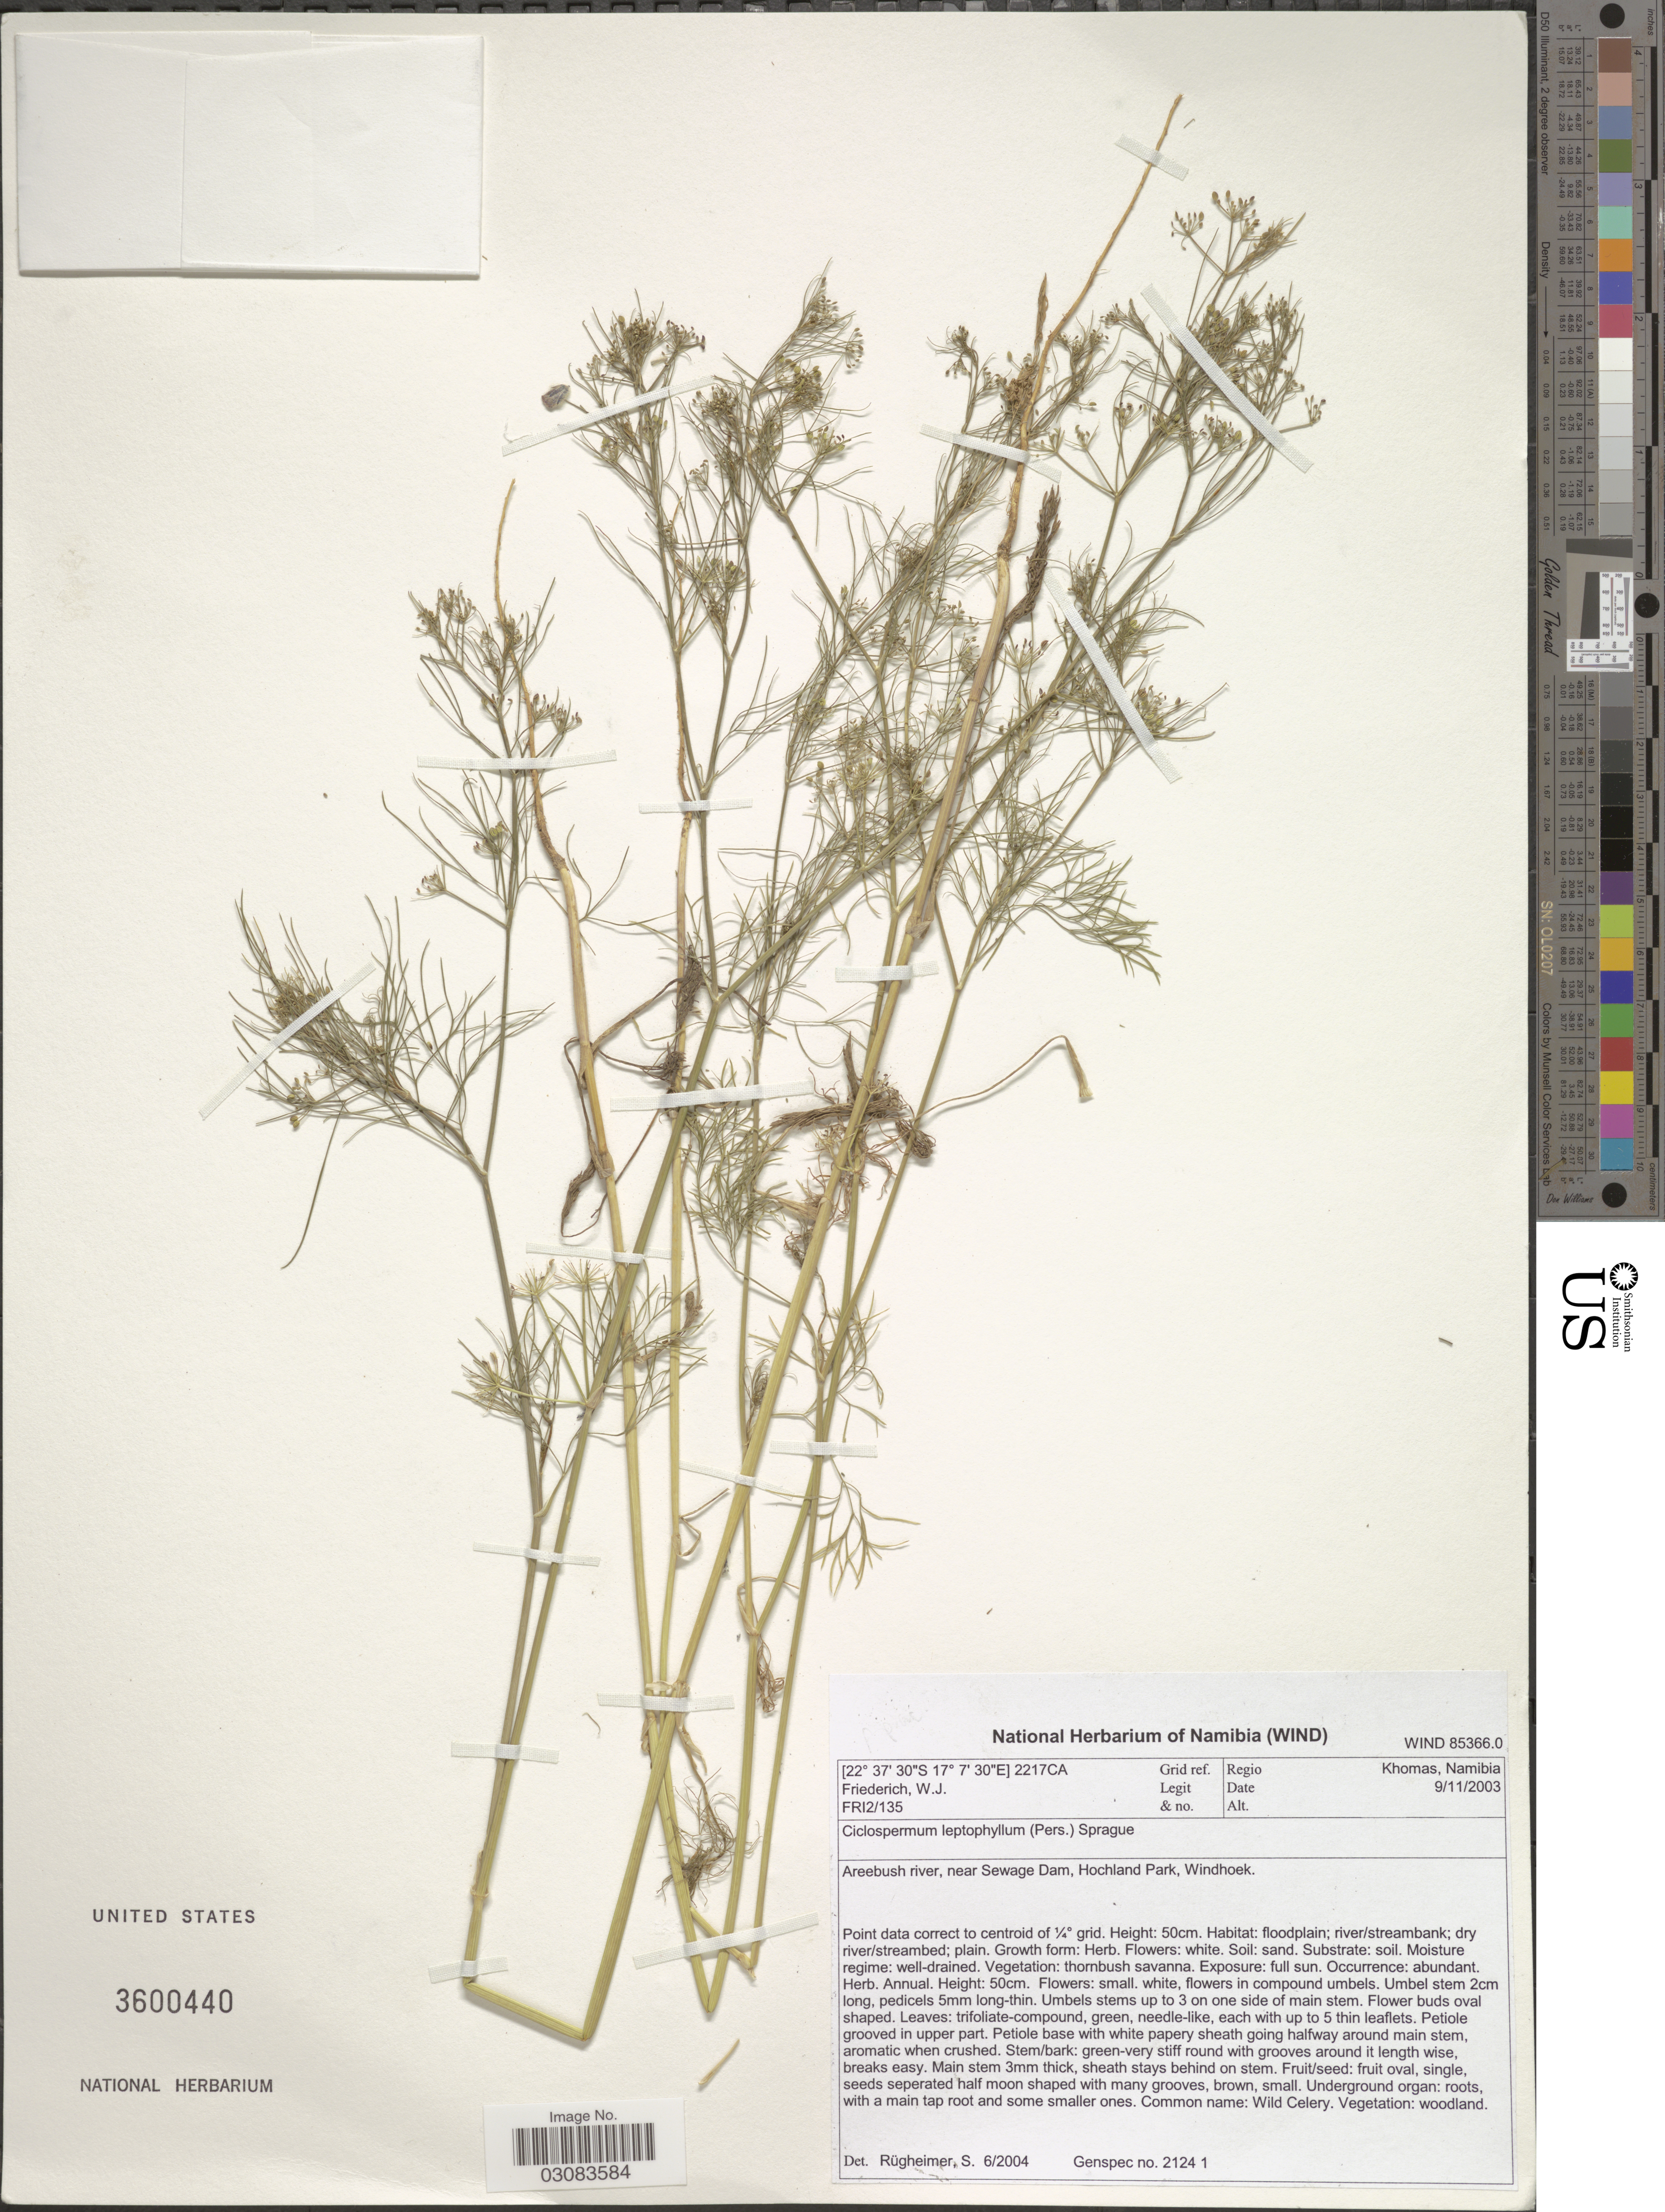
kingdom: Plantae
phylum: Tracheophyta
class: Magnoliopsida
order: Apiales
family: Apiaceae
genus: Cyclospermum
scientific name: Cyclospermum leptophyllum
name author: (Pers.) Sprague ex Britton & P. Wilson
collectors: W. Friederich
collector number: FRI2/135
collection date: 2003-11-09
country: Namibia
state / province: Khomas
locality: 2217CA Grid ref. Regio Khomas, Namibia. Areebush river, near Sewage Dam, Hochland Park, Windhoek.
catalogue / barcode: US 3600440